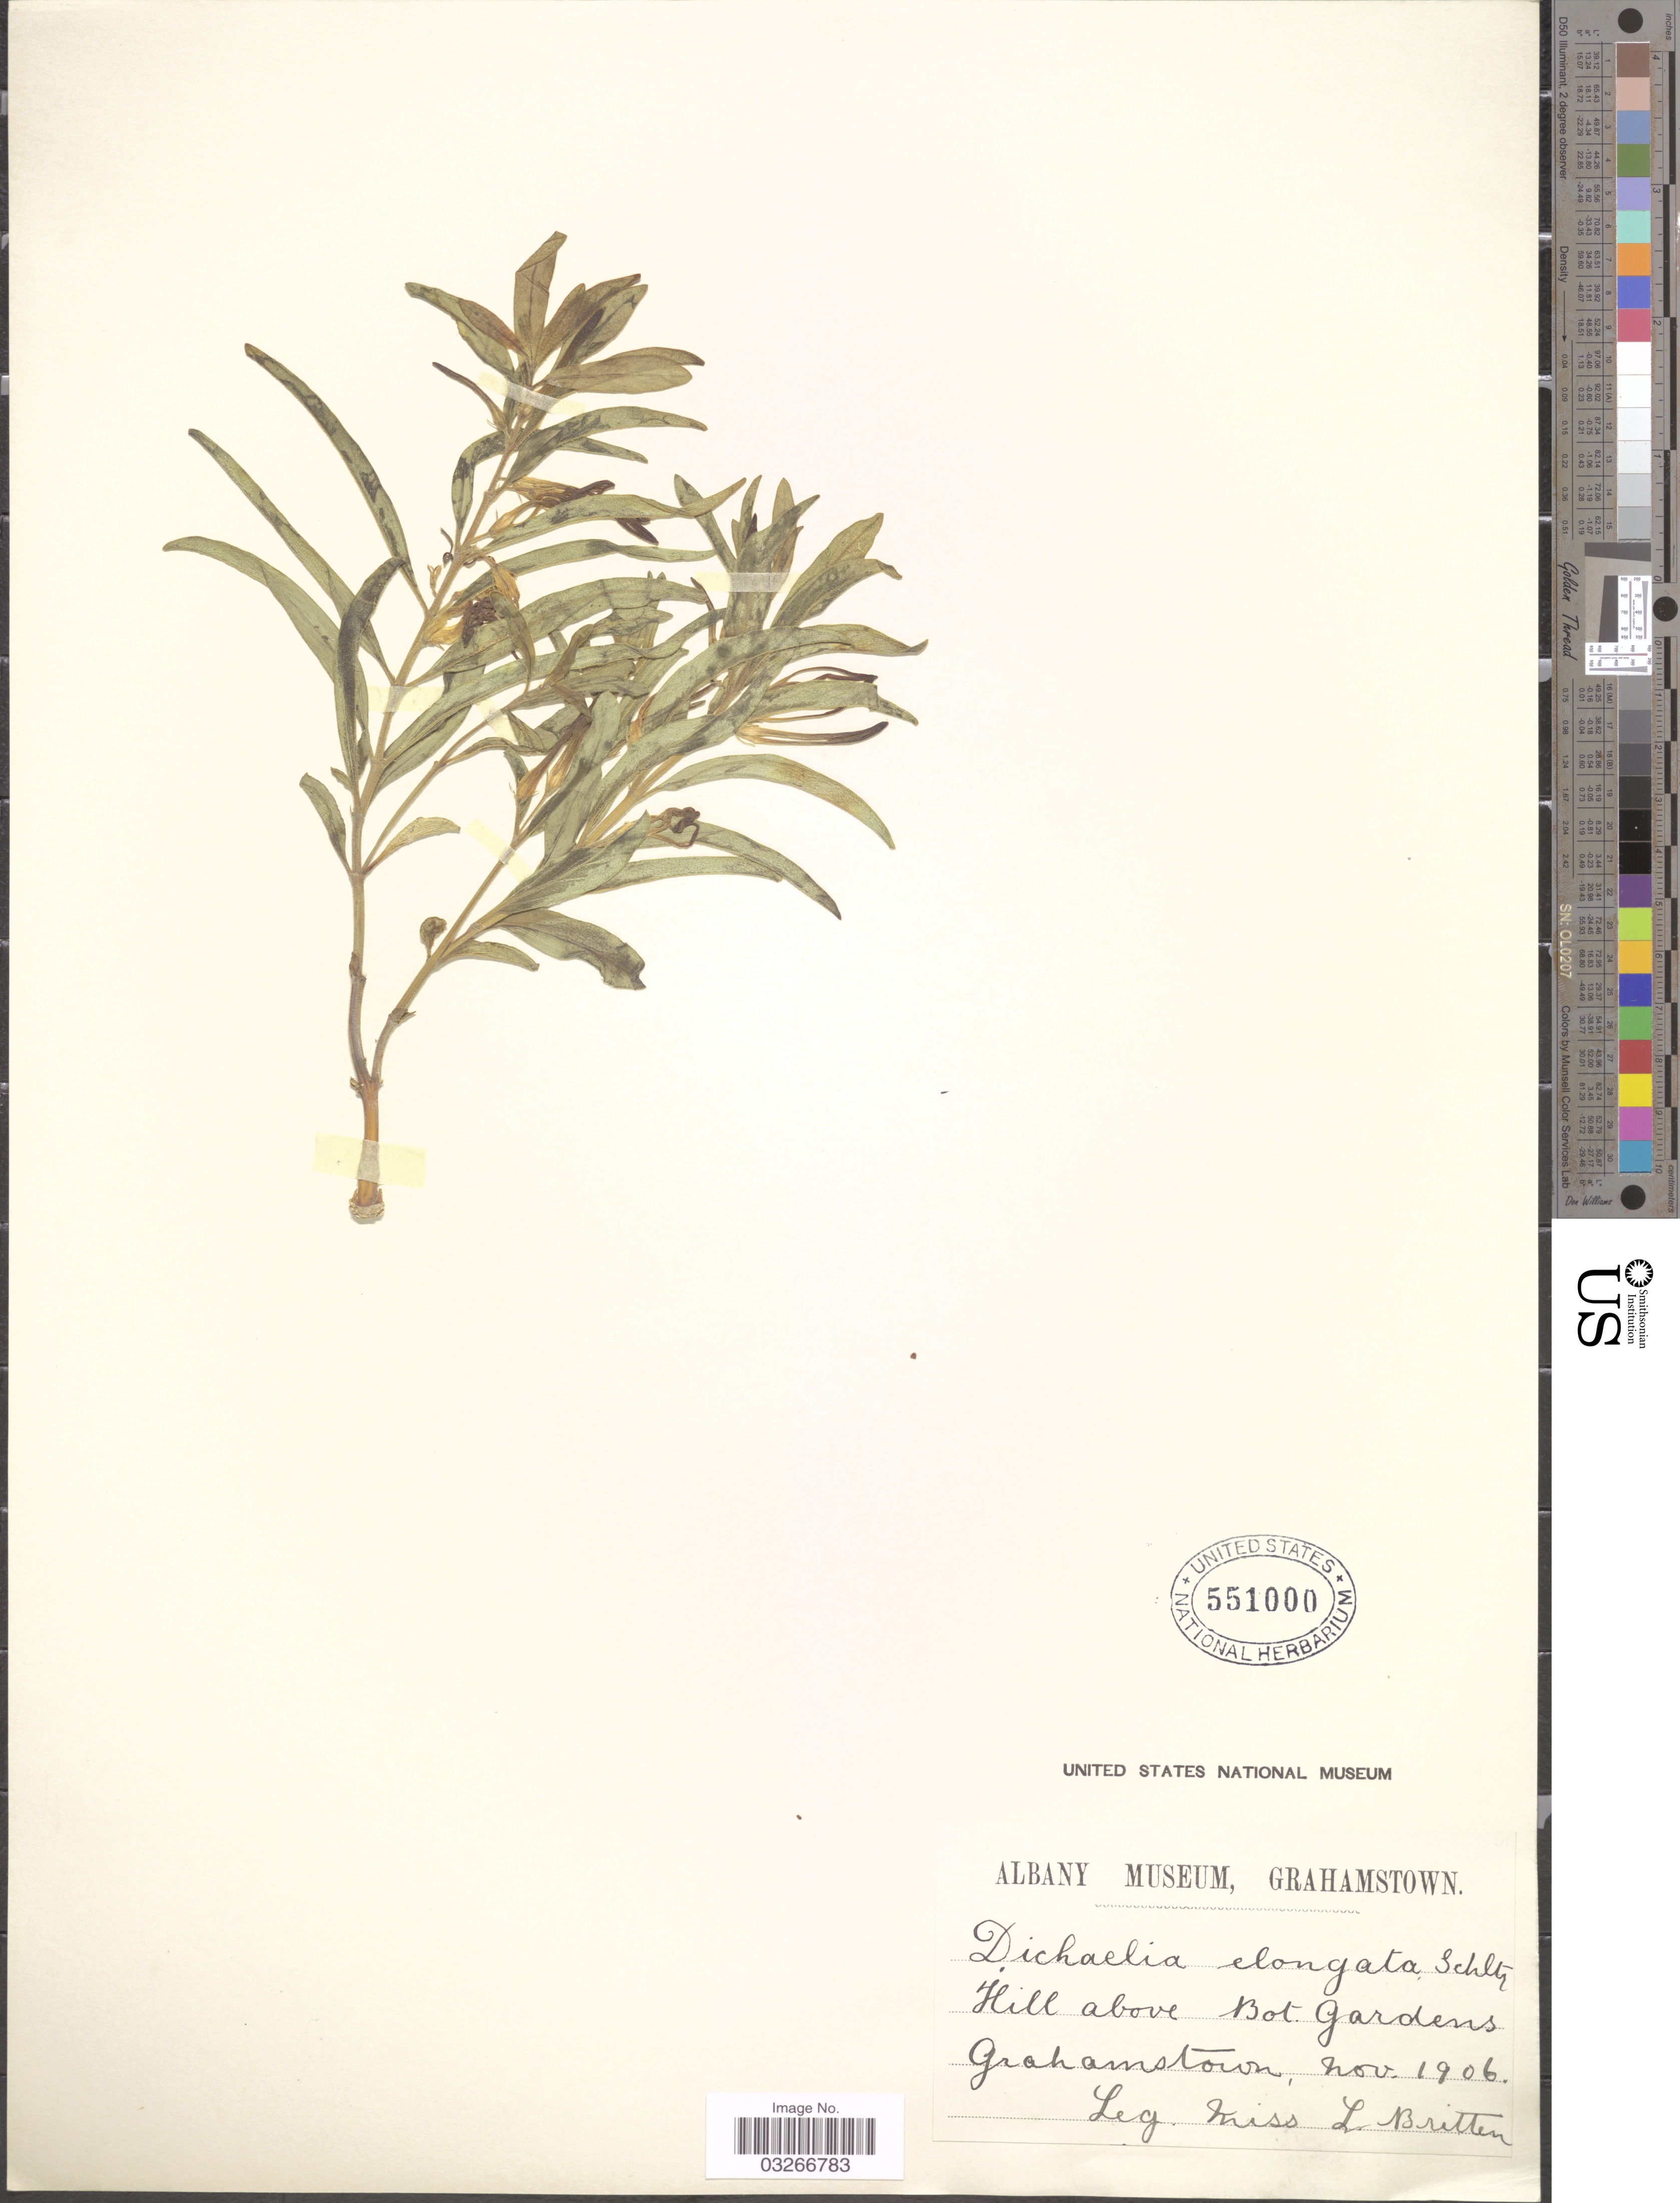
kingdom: Plantae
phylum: Tracheophyta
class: Magnoliopsida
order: Gentianales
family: Apocynaceae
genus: Dichaelia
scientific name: Dichaelia elongata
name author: Schltr.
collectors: L. Britten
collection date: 1906-11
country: South Africa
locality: Hill above Bot. Gardens, Grahamstown.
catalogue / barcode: US 551000